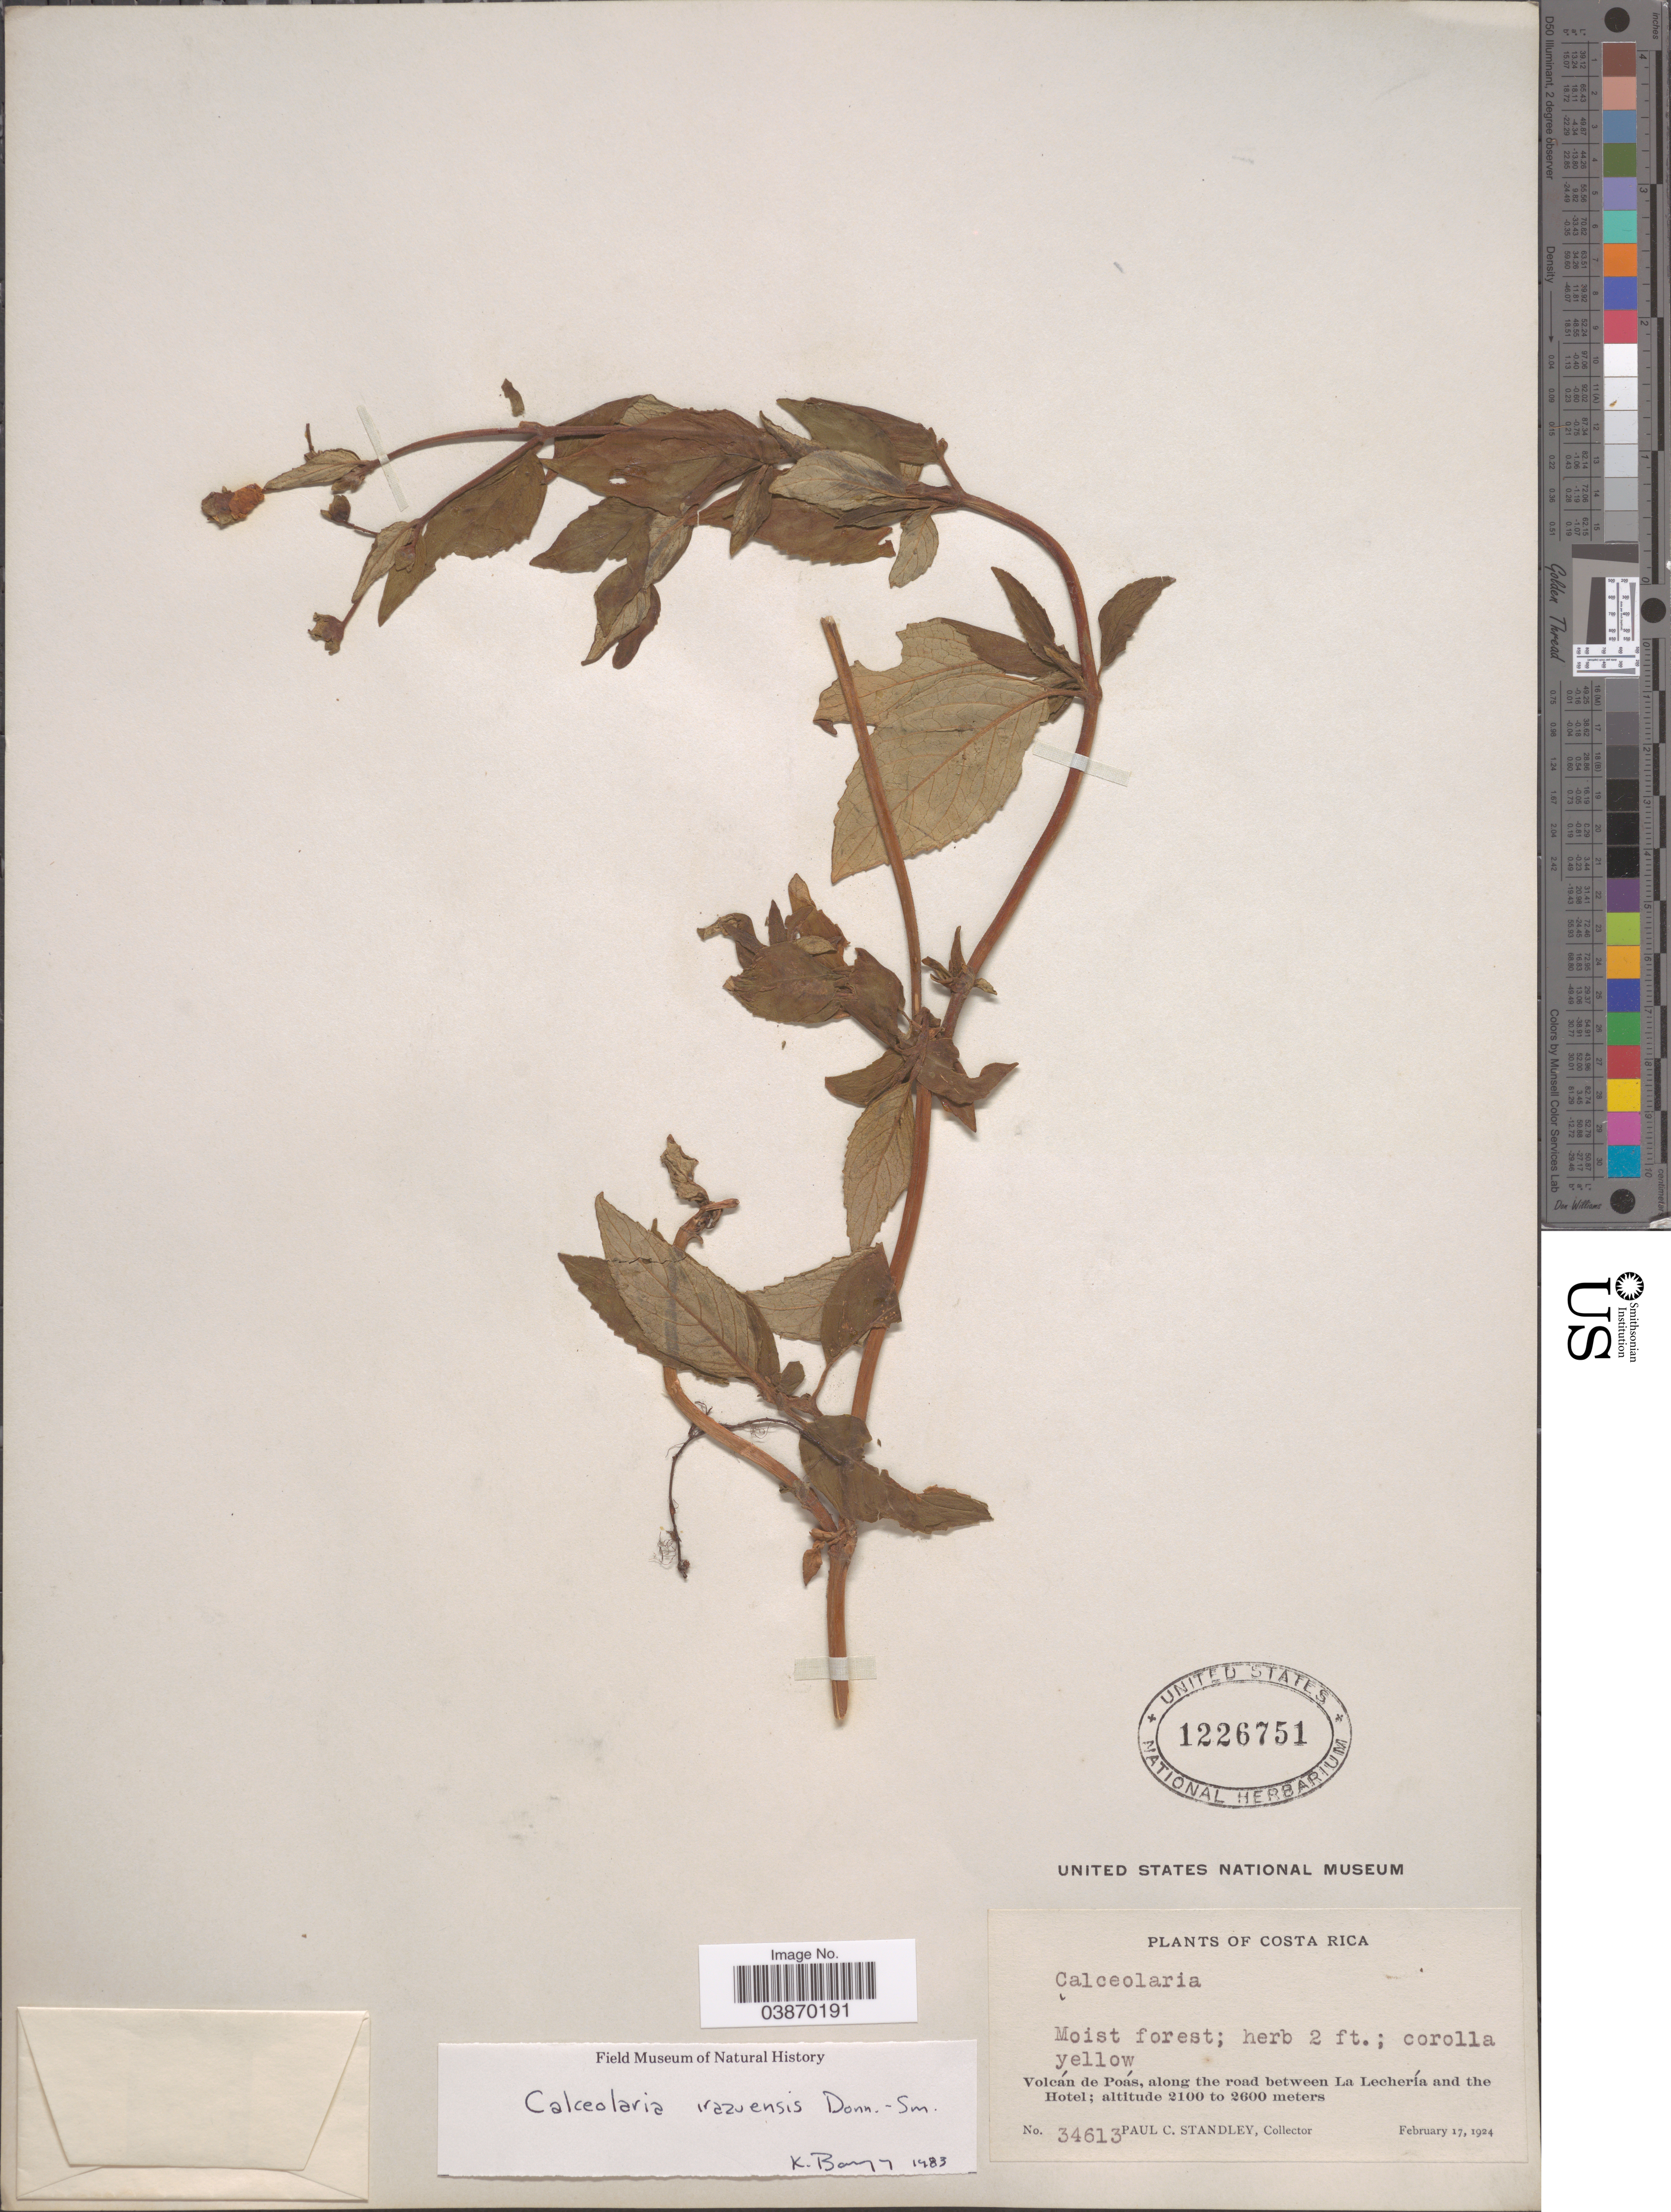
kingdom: Plantae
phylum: Tracheophyta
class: Magnoliopsida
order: Lamiales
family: Calceolariaceae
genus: Calceolaria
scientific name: Calceolaria irazuensis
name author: Donn. Sm.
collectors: P. C. Standley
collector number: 34613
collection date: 1924-02-17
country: Costa Rica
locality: Volcán de Poás, along the road between La Lechería and the Hotel.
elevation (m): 2100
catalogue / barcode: US 1226751